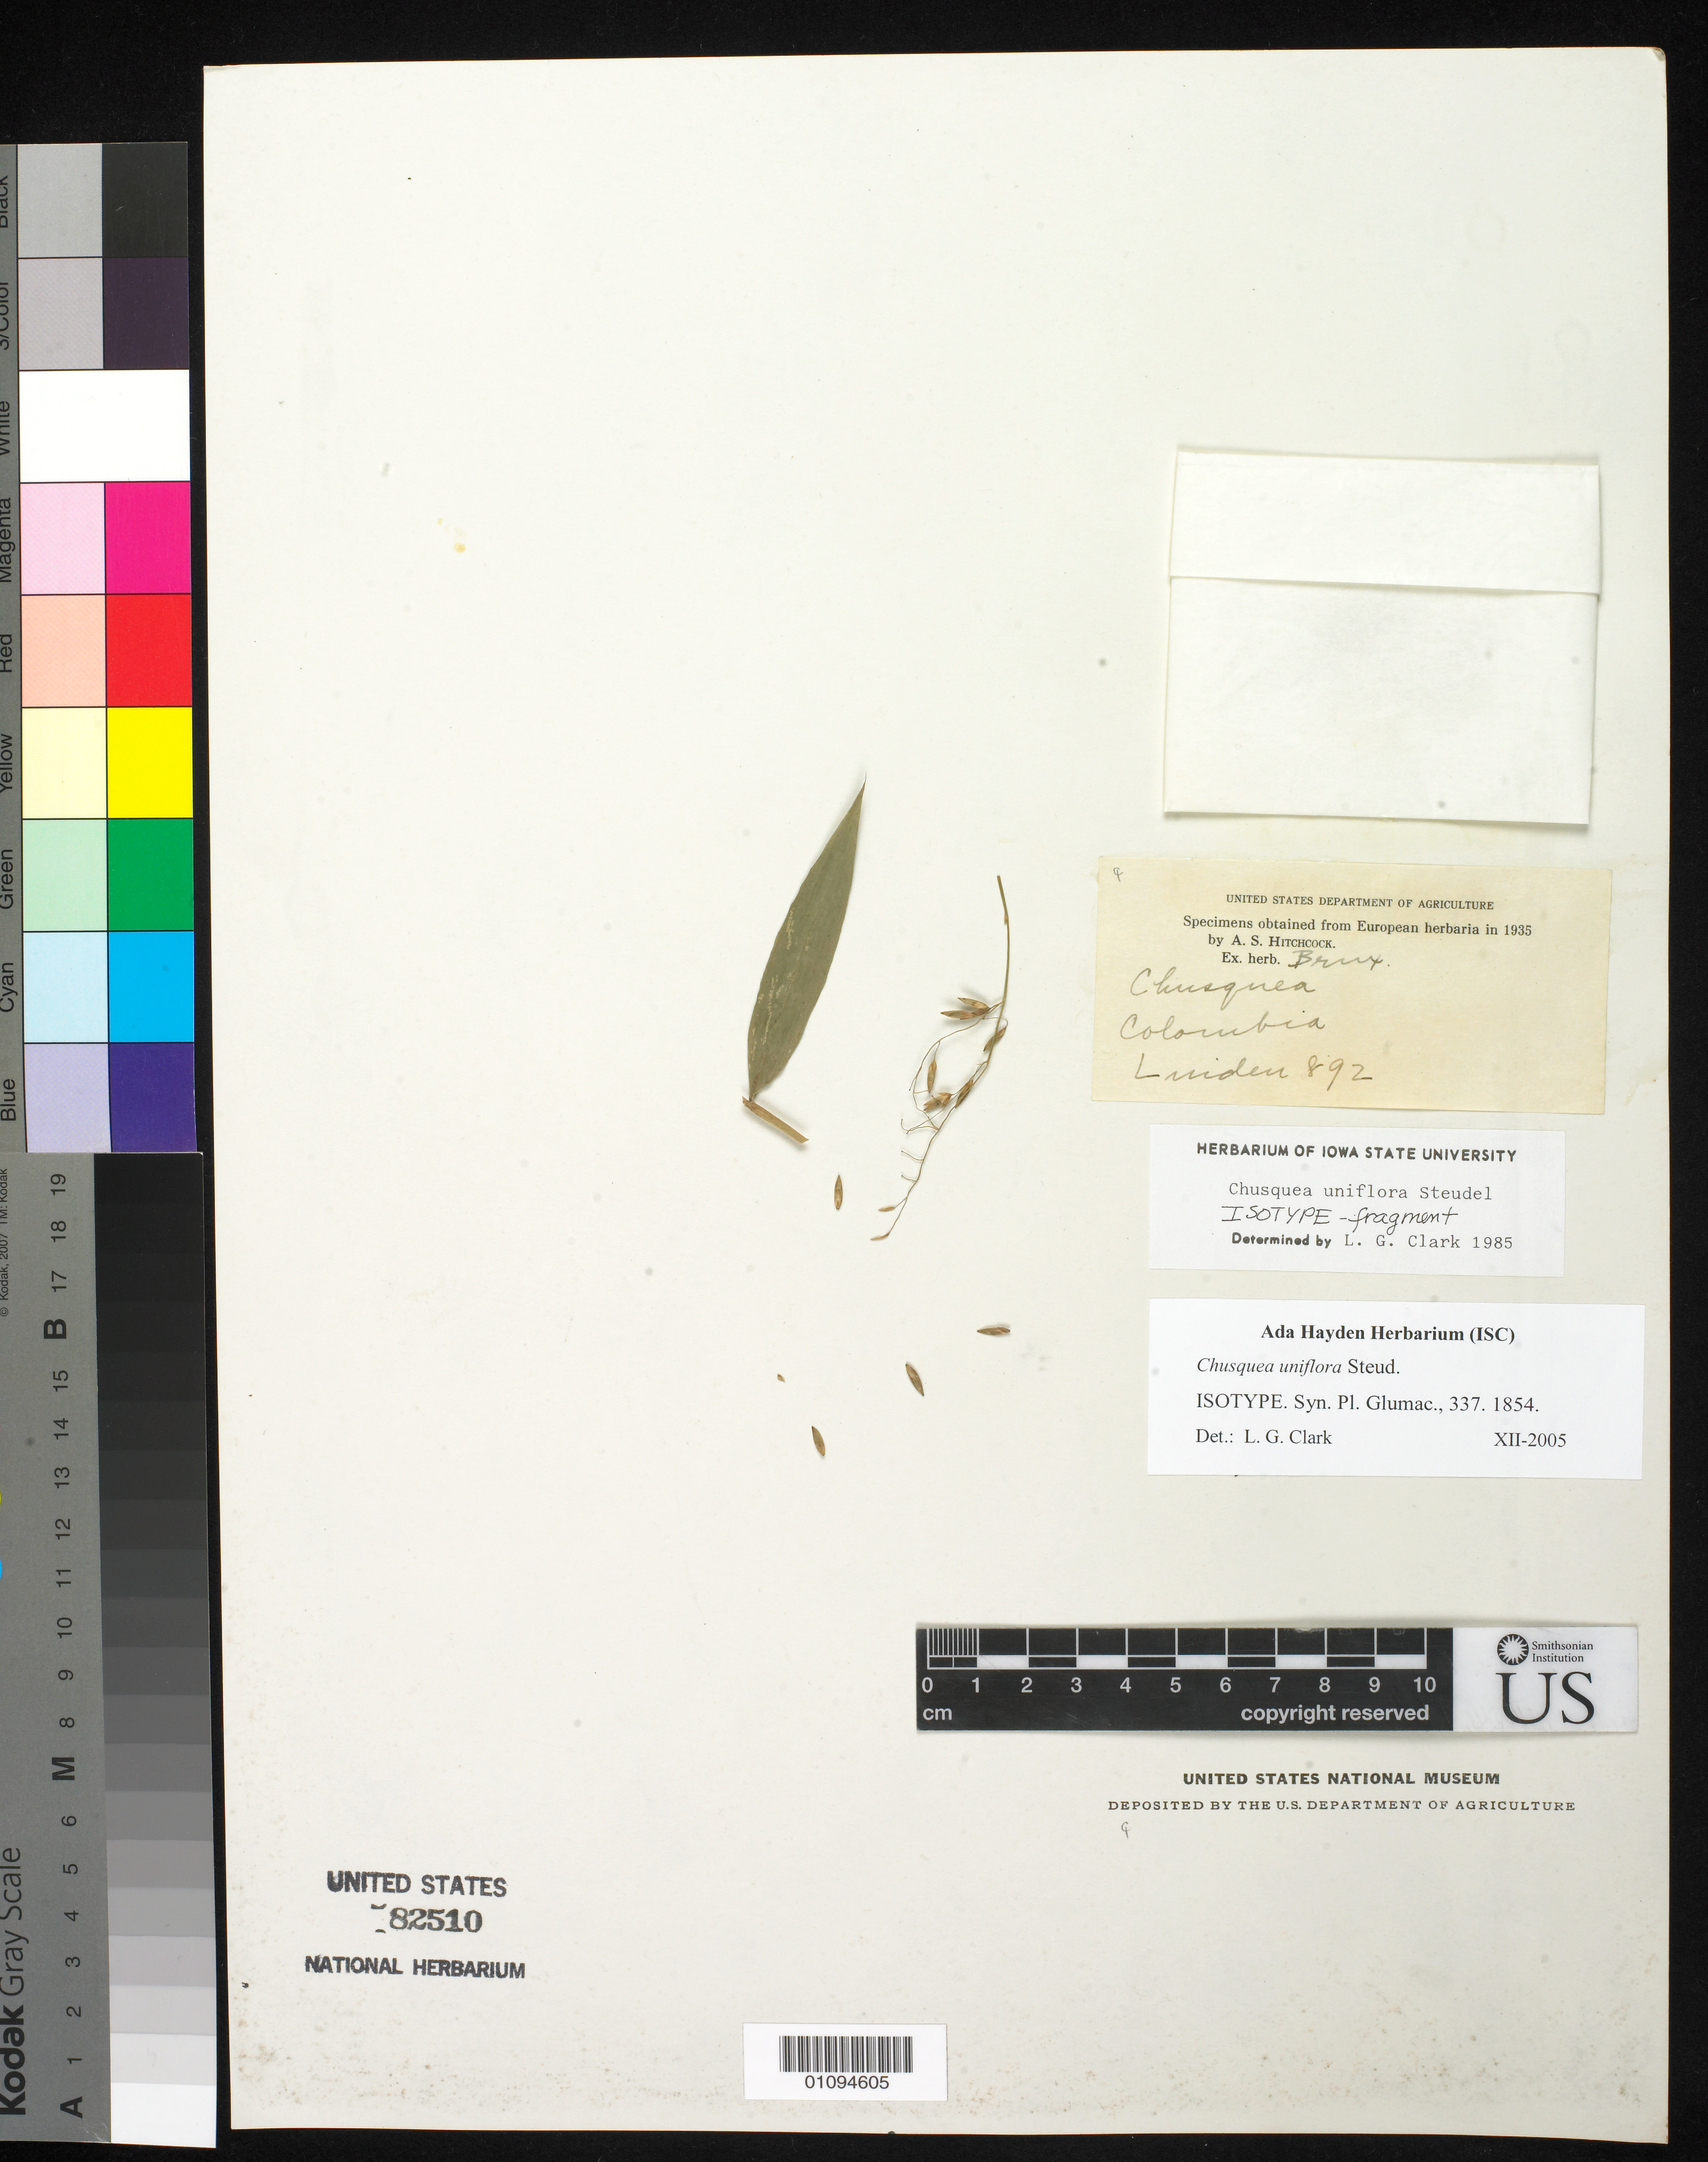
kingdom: Plantae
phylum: Tracheophyta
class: Liliopsida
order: Poales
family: Poaceae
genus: Chusquea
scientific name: Chusquea uniflora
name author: Steud.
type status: Type Collection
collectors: J. Linden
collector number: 892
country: Colombia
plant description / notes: Fragmentary material of type specimen ex herb. Brux. Annotated by L.G. Clark (2005) as "isotype" but some material of this type (see other duplicates at US) dated 1842, others 1843; syntypes?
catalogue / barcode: US 82510